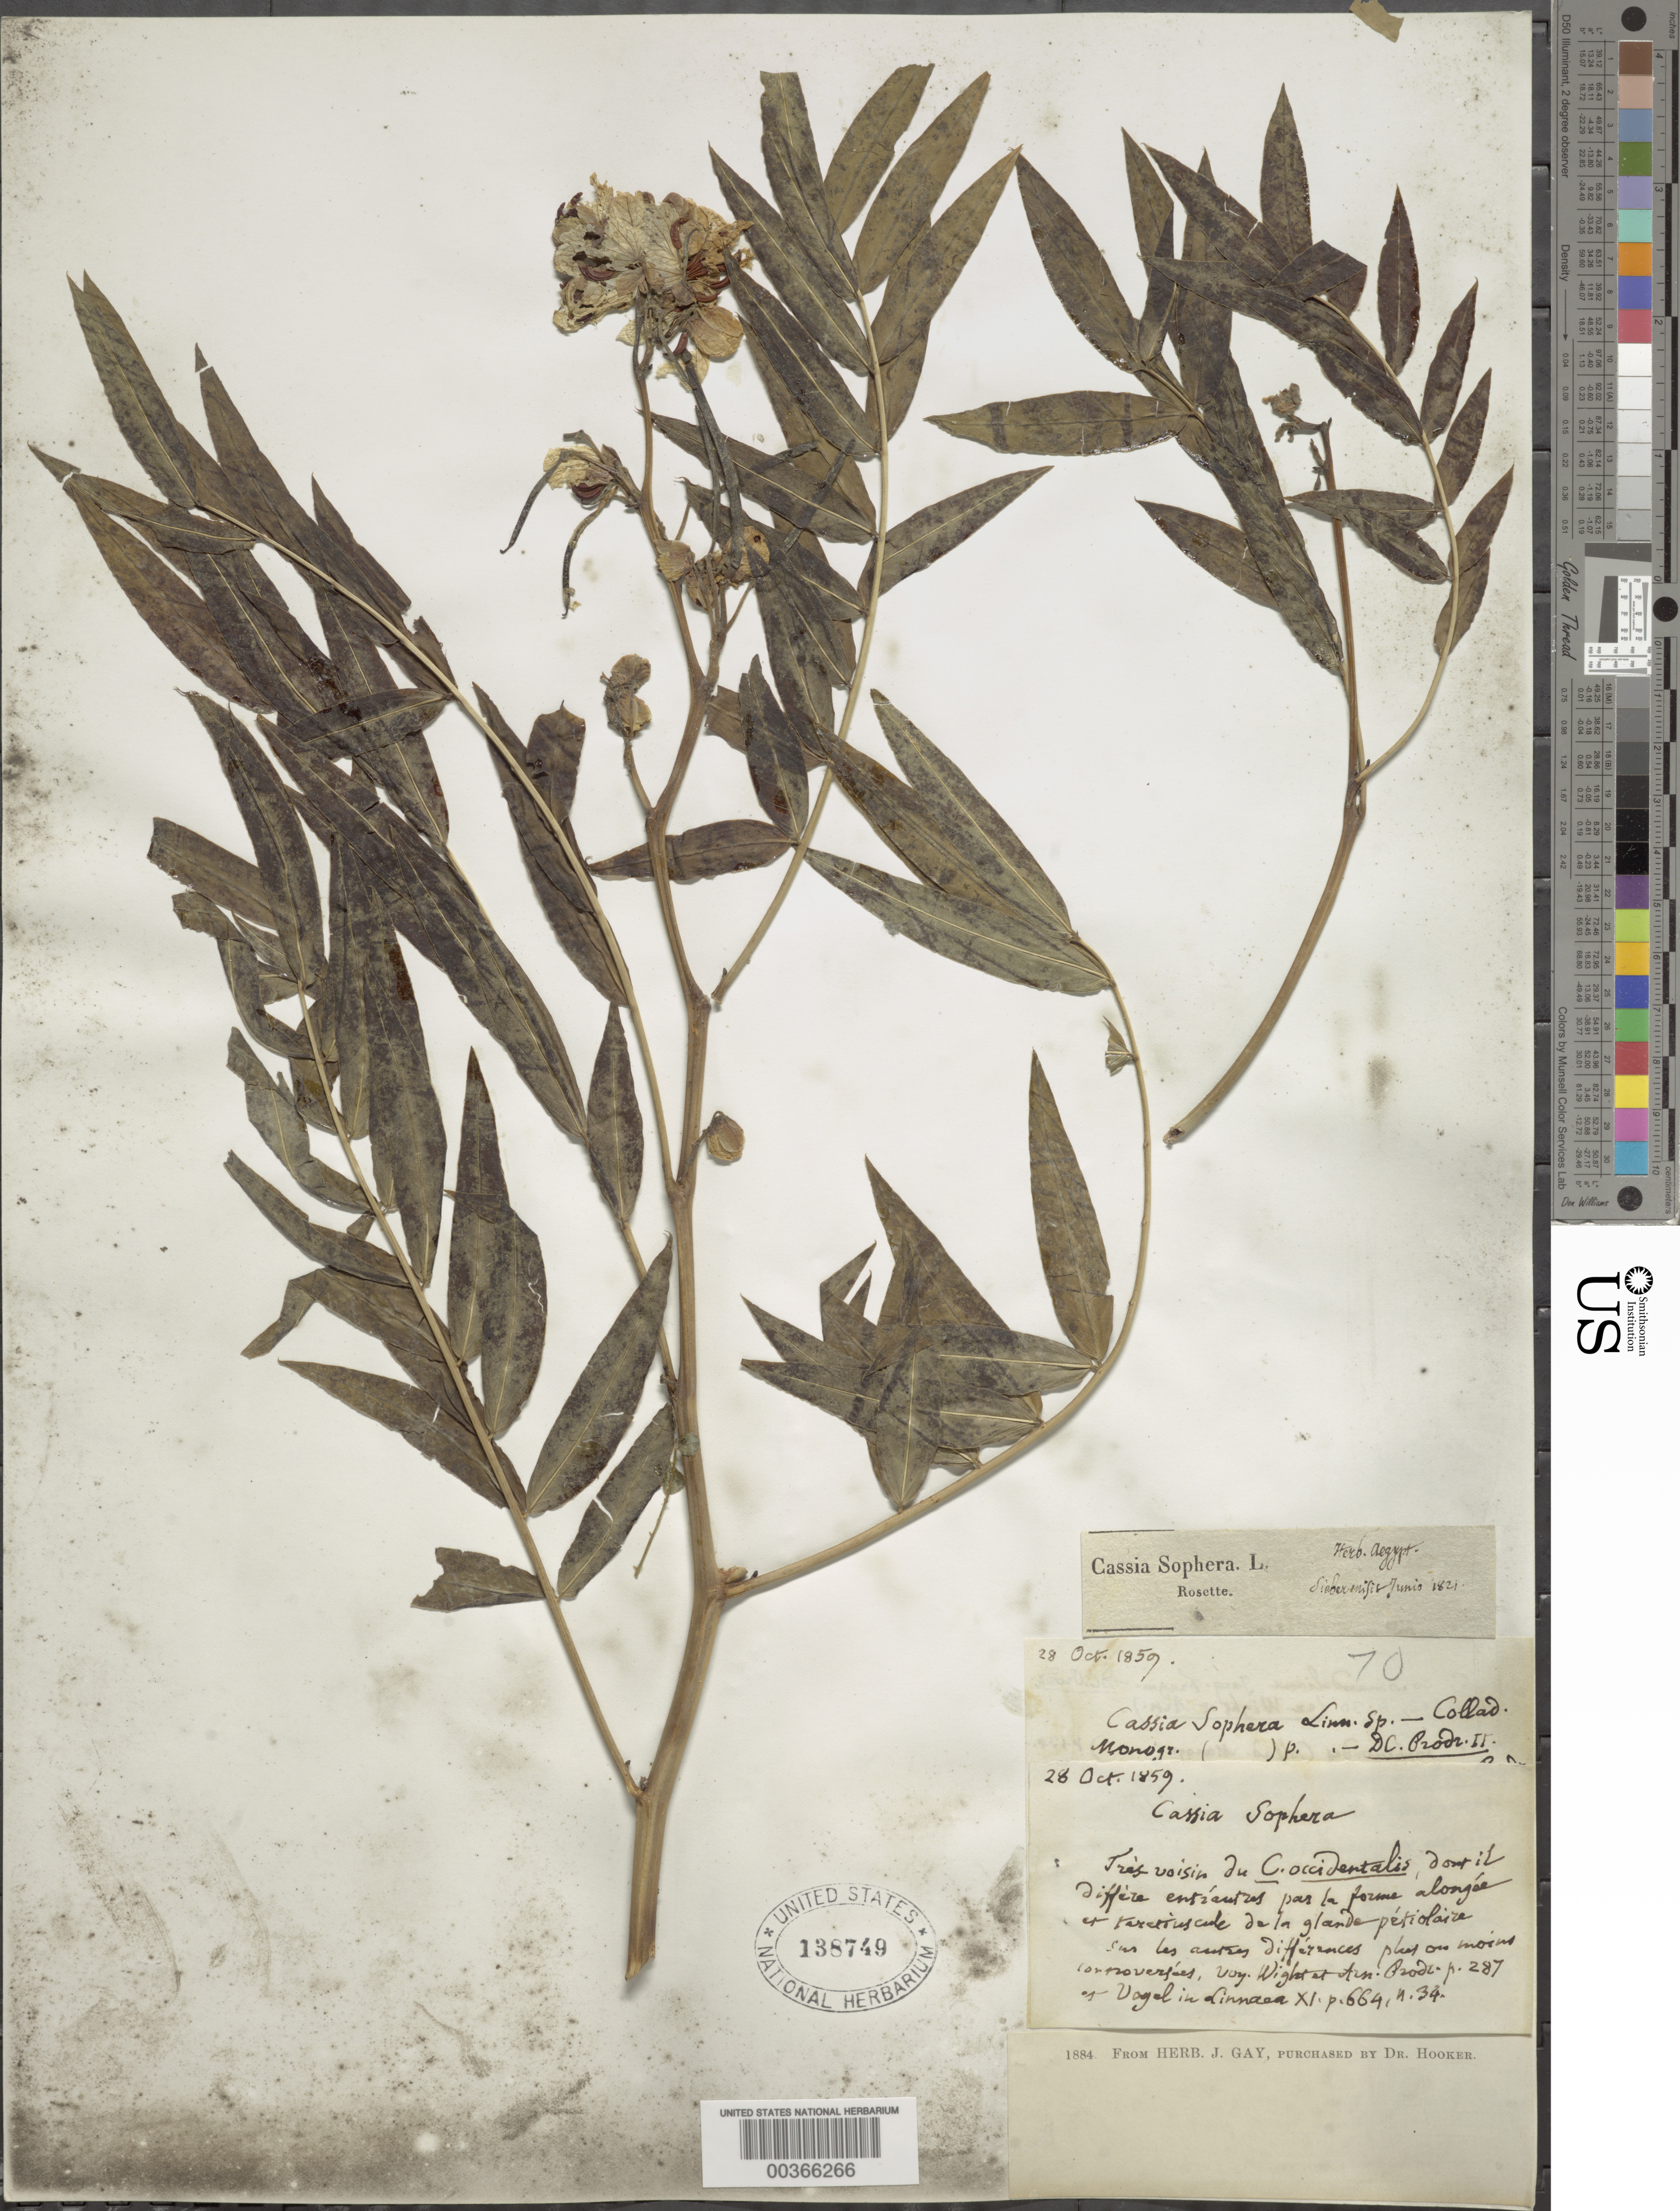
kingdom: Plantae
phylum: Tracheophyta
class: Magnoliopsida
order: Fabales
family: Fabaceae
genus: Senna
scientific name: Senna sophera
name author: (L.) Roxb.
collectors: -. Rosette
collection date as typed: Jun 1821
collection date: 1821-06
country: Egypt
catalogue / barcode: US 138749